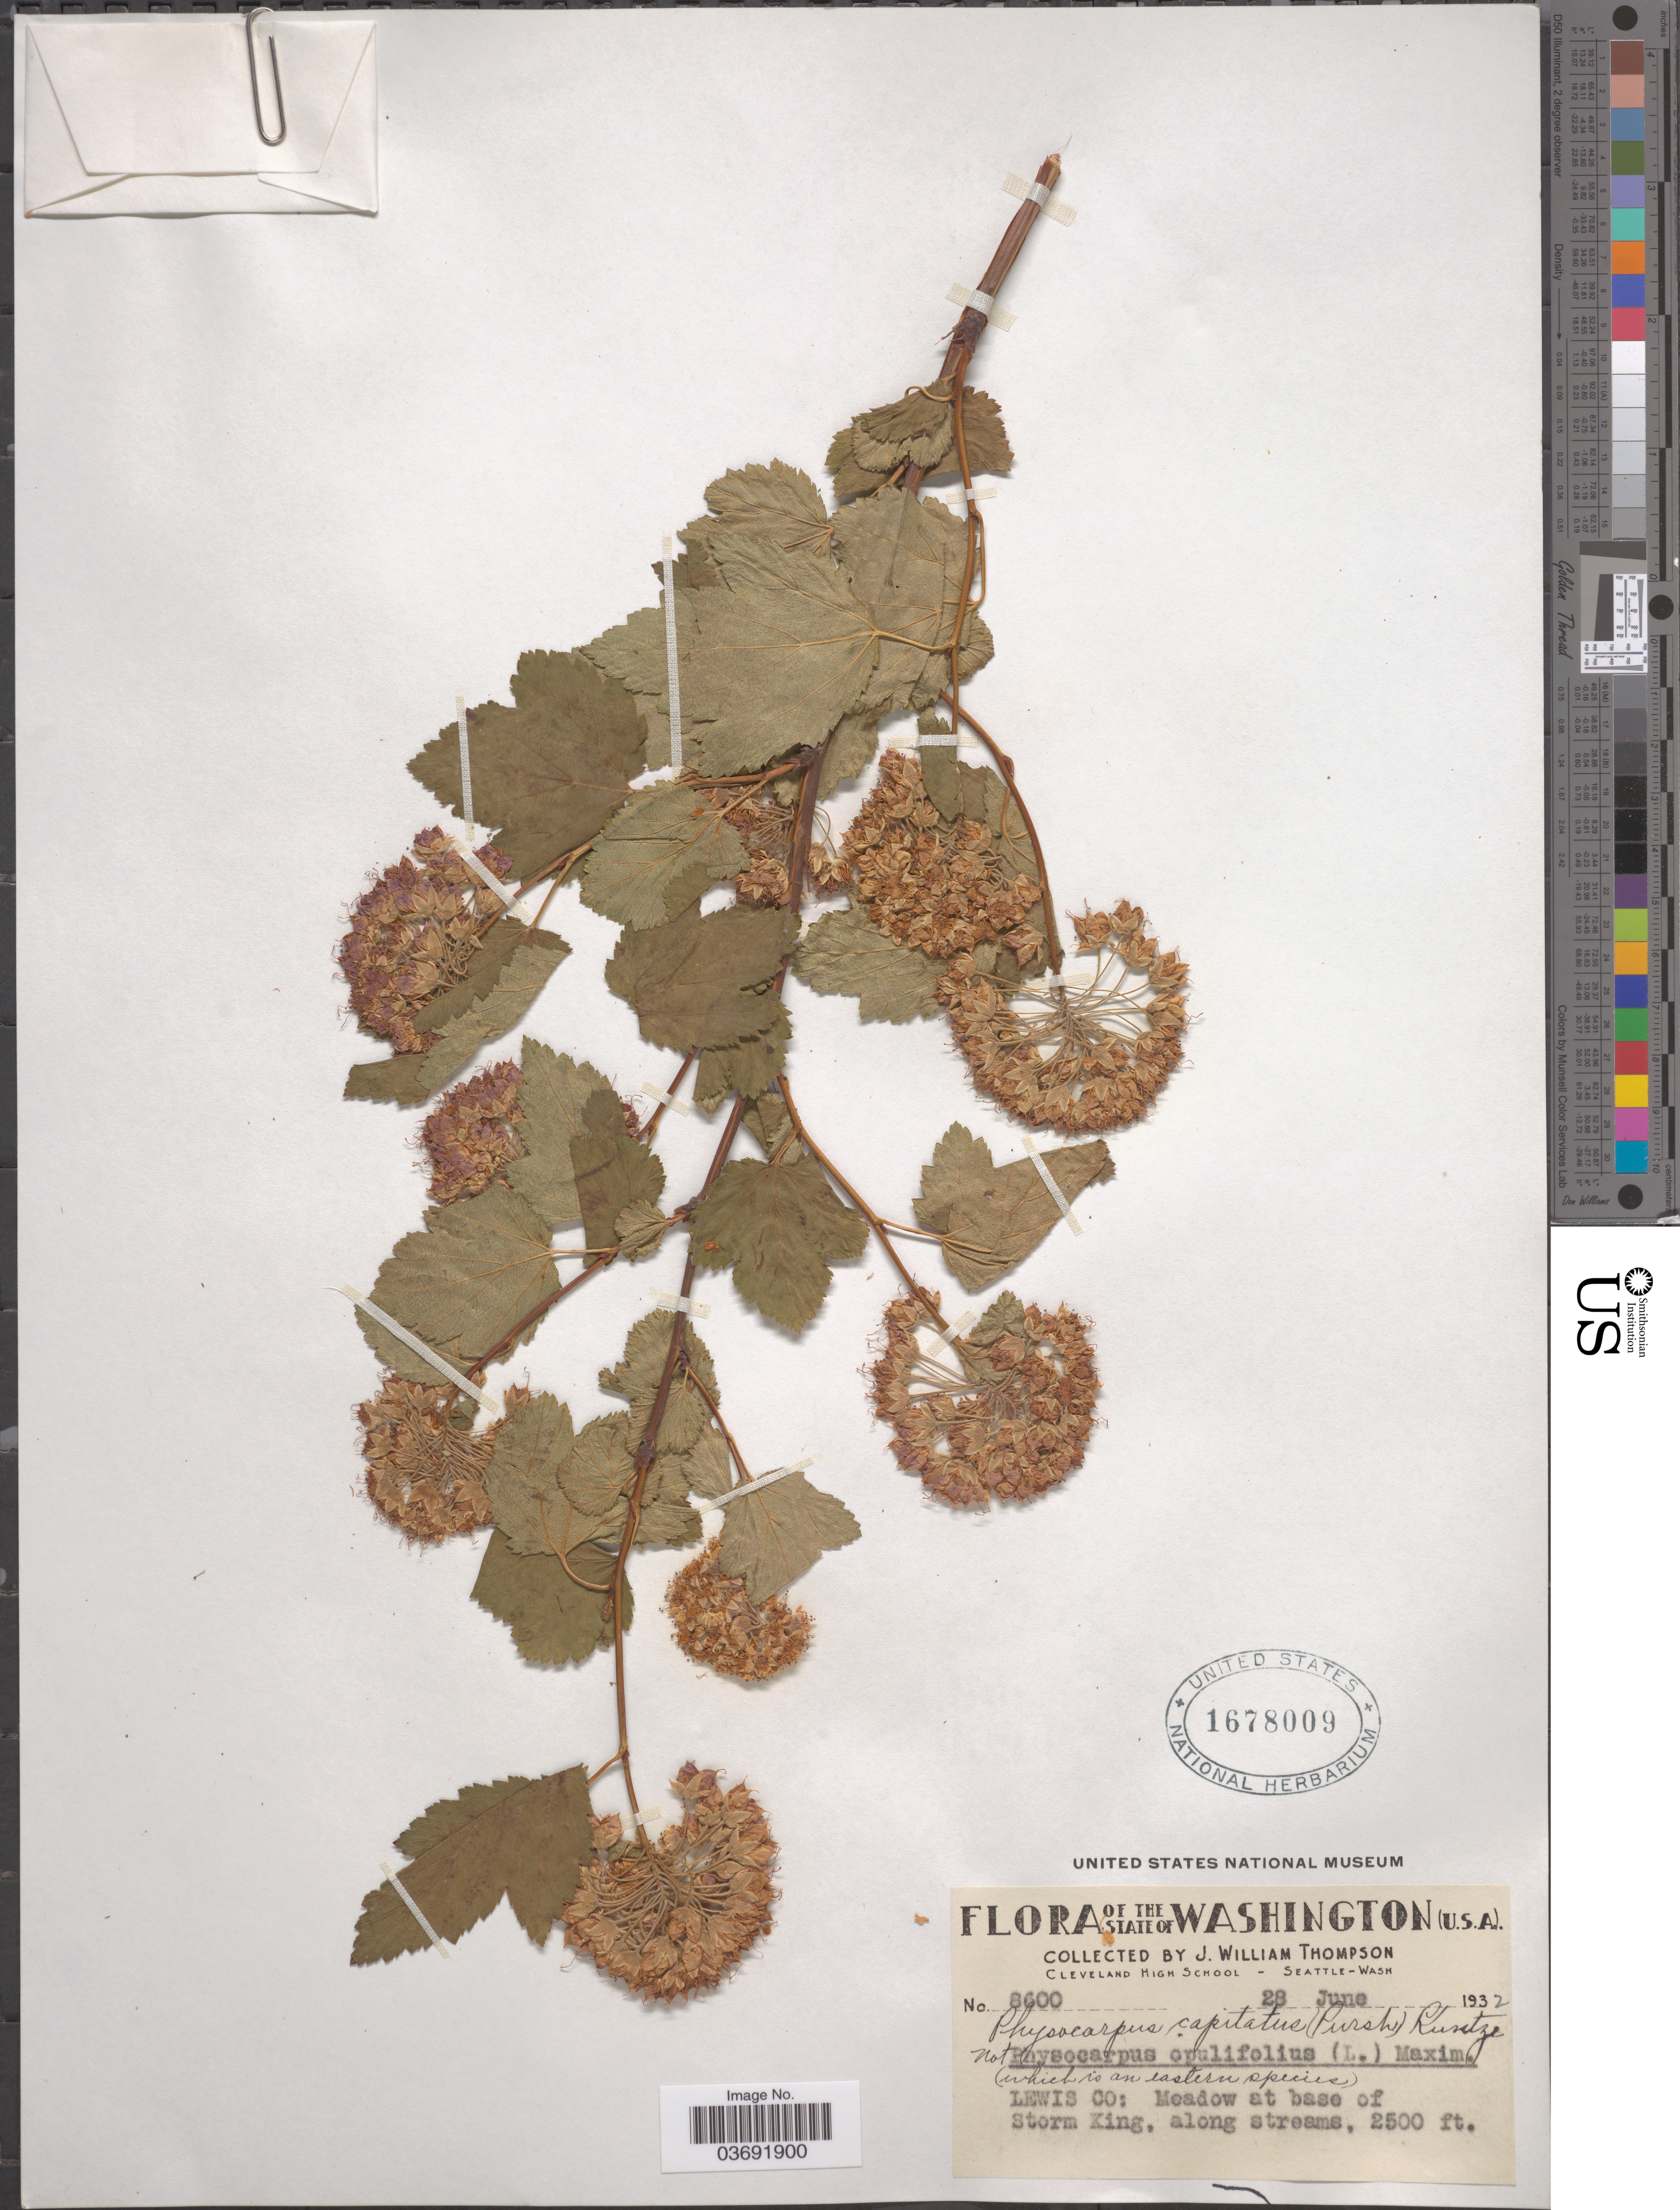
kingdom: Plantae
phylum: Tracheophyta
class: Magnoliopsida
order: Rosales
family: Rosaceae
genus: Physocarpus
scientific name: Physocarpus opulifolius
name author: (L.) Maxim.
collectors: J. W. Thompson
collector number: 8600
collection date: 1932-06-28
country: United States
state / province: Washington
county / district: Lewis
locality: Lewis Co: Meadow at base of Storm King, along streams.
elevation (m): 762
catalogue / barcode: US 1678009